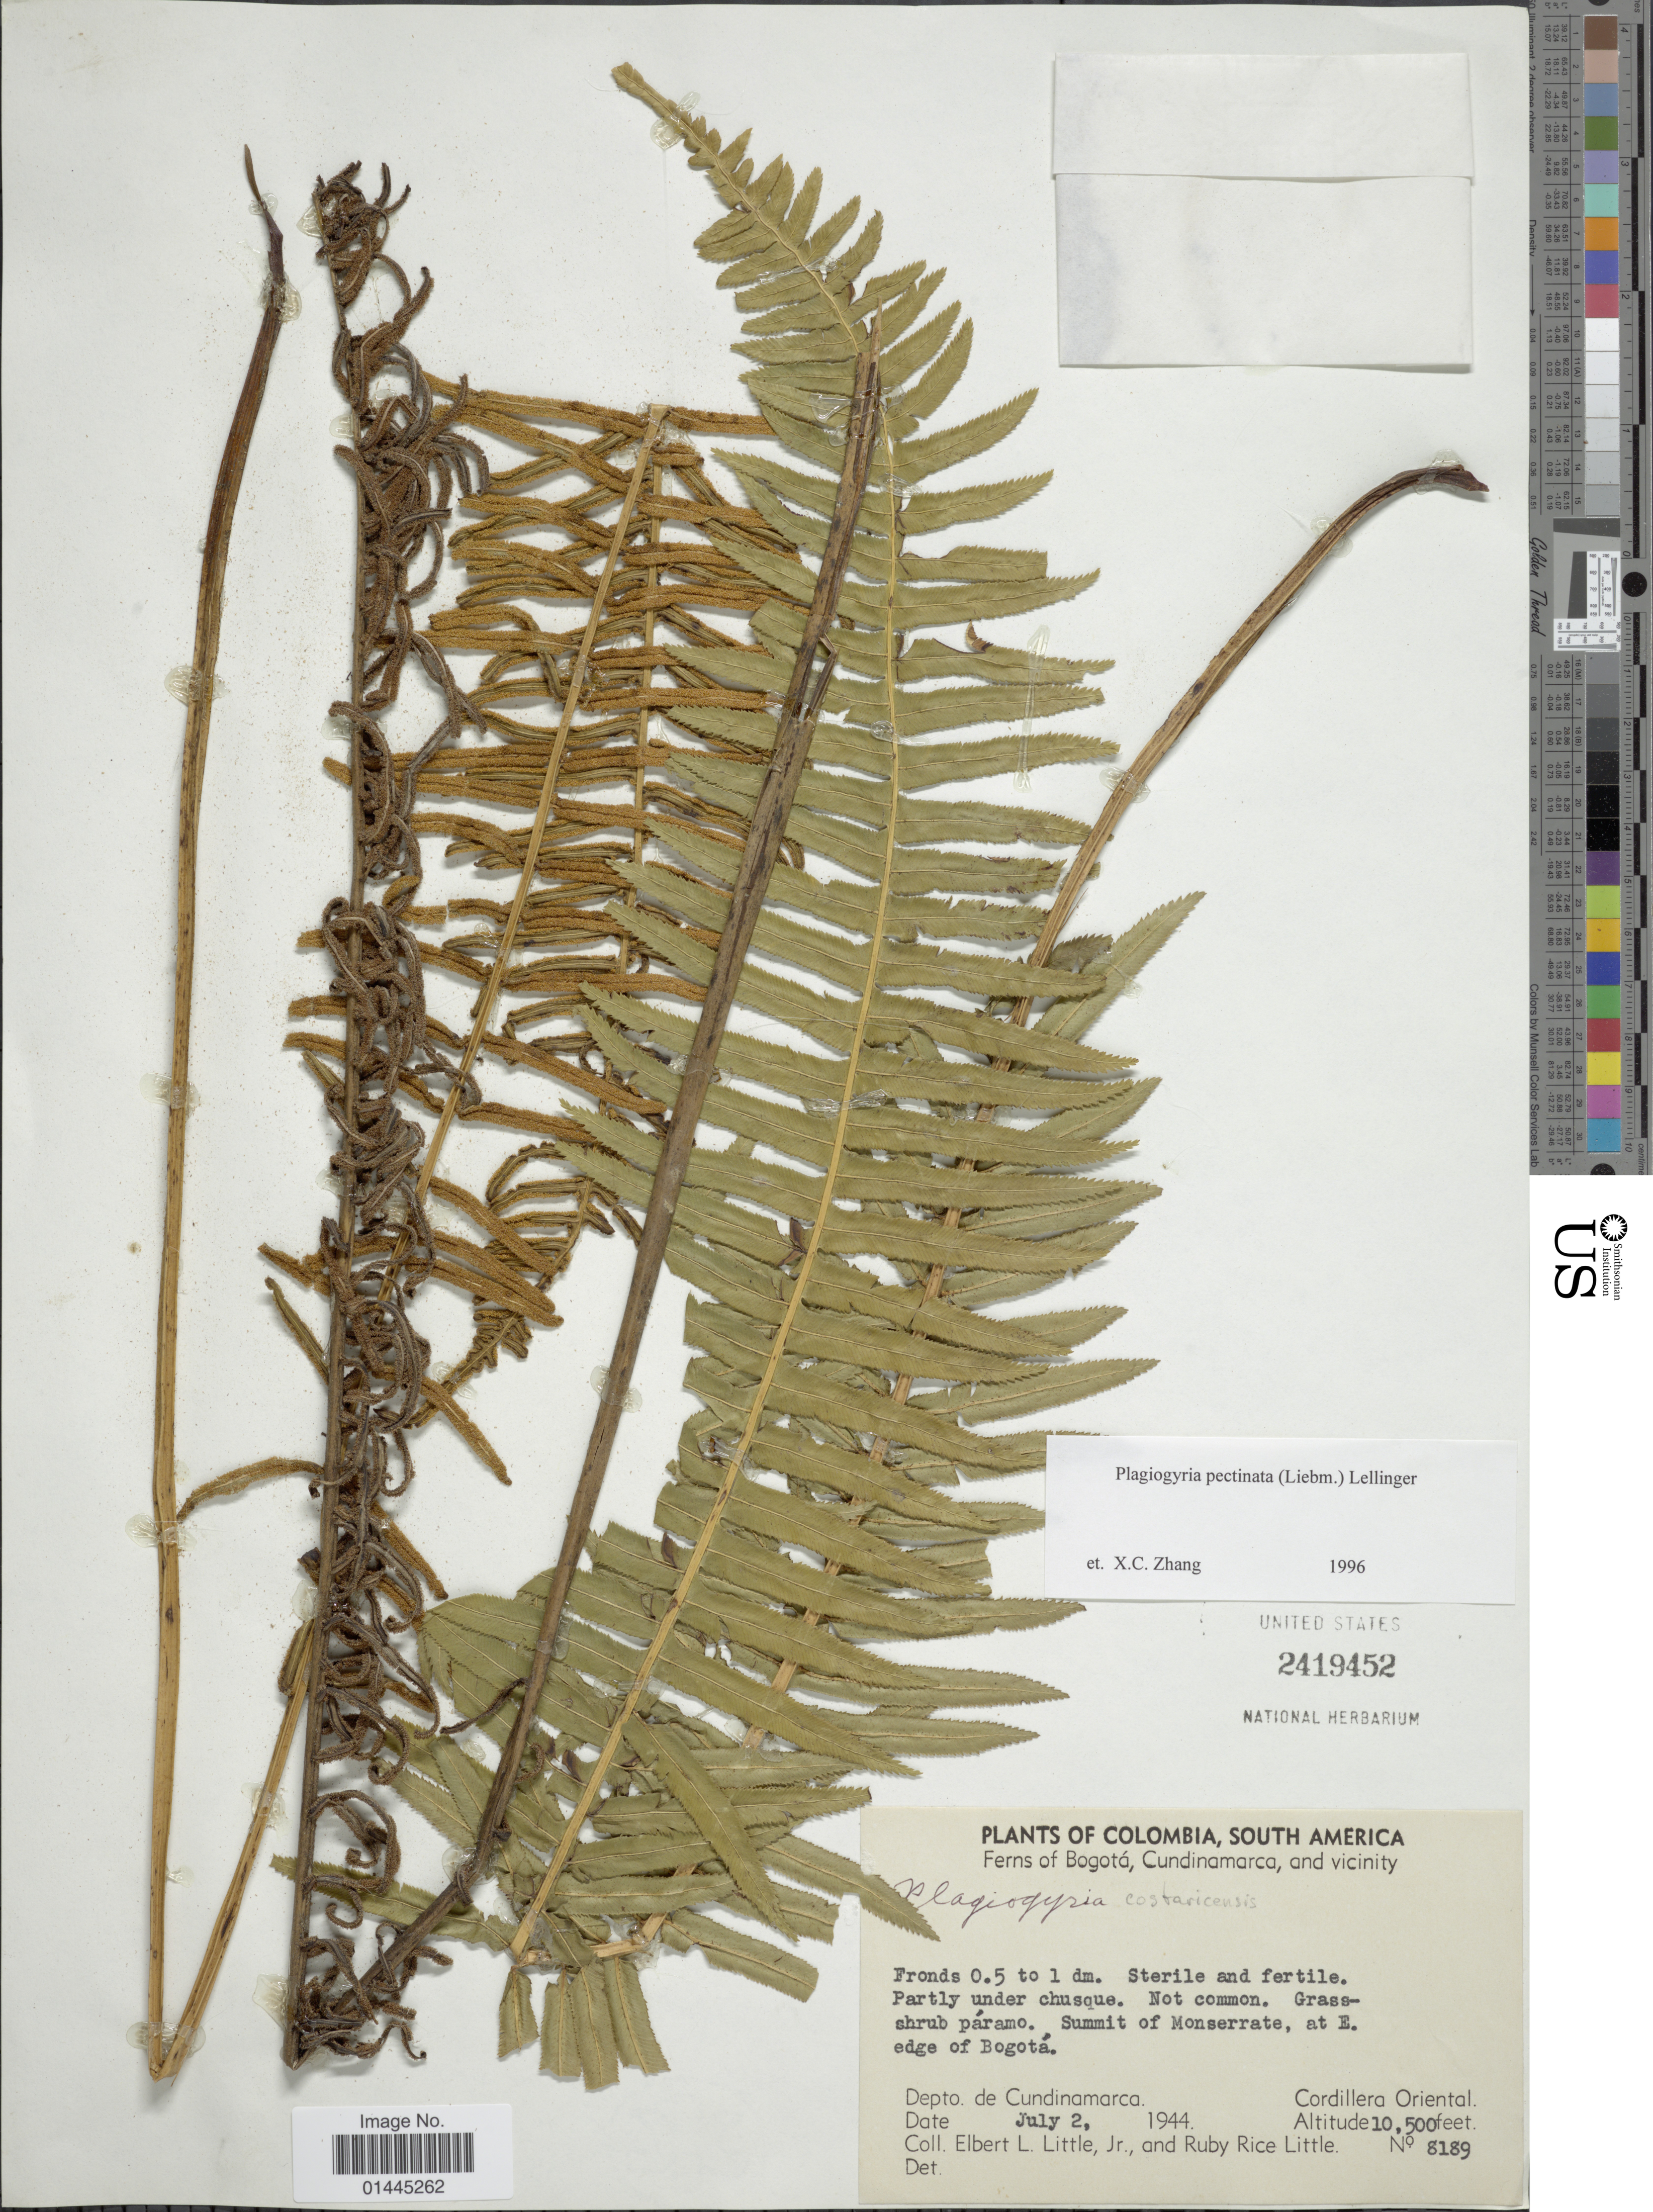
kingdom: Plantae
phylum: Tracheophyta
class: Polypodiopsida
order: Cyatheales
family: Plagiogyriaceae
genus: Plagiogyria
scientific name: Plagiogyria semicordata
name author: (C. Presl) Christ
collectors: E. L. Little & R. R. Little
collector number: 8189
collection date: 1944-07-02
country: Colombia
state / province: Cundinamarca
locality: Bogota, Cundinamarca, and vicinity, summit of Monserrate, at E. edge of Bogota, Cordillera Orinetal.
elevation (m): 3200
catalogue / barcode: US 2419452